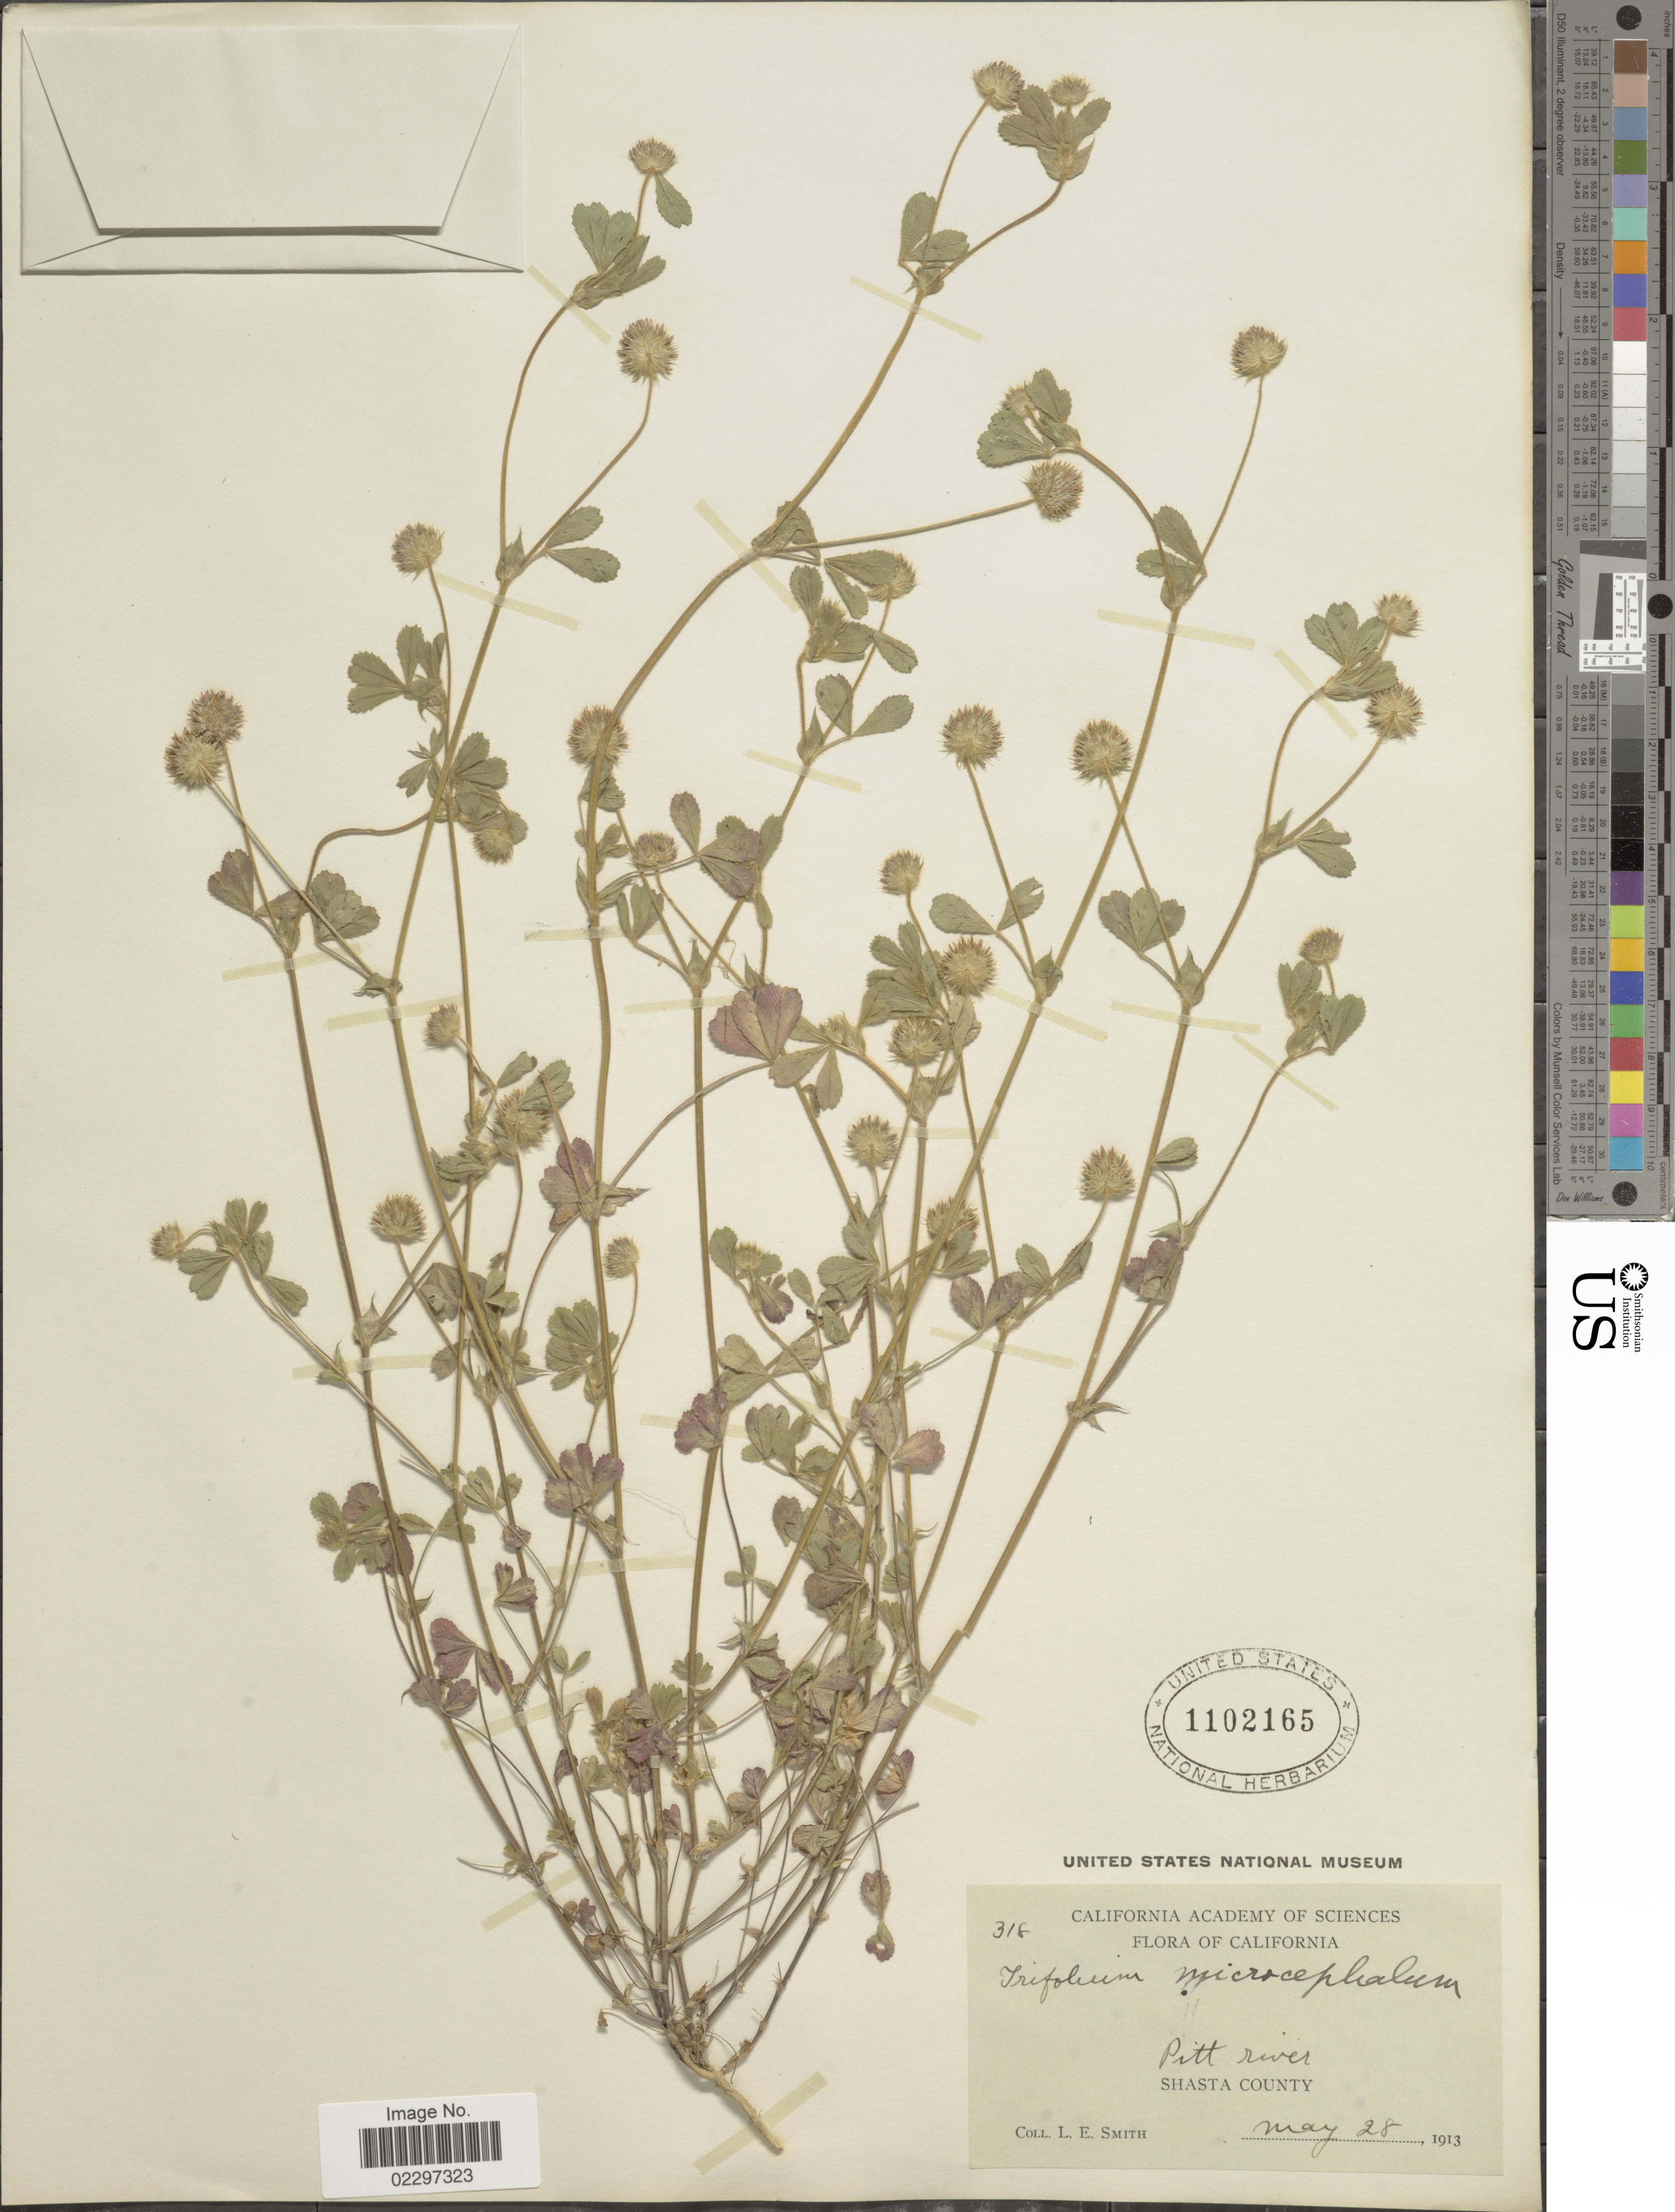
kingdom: Plantae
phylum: Tracheophyta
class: Magnoliopsida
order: Fabales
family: Fabaceae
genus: Trifolium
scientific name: Trifolium microcephalum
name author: Pursh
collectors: L. E. Smith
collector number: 318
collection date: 1913-05-28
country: United States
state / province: California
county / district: Shasta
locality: Pitt river. Shasta County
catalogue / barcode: US 1102165